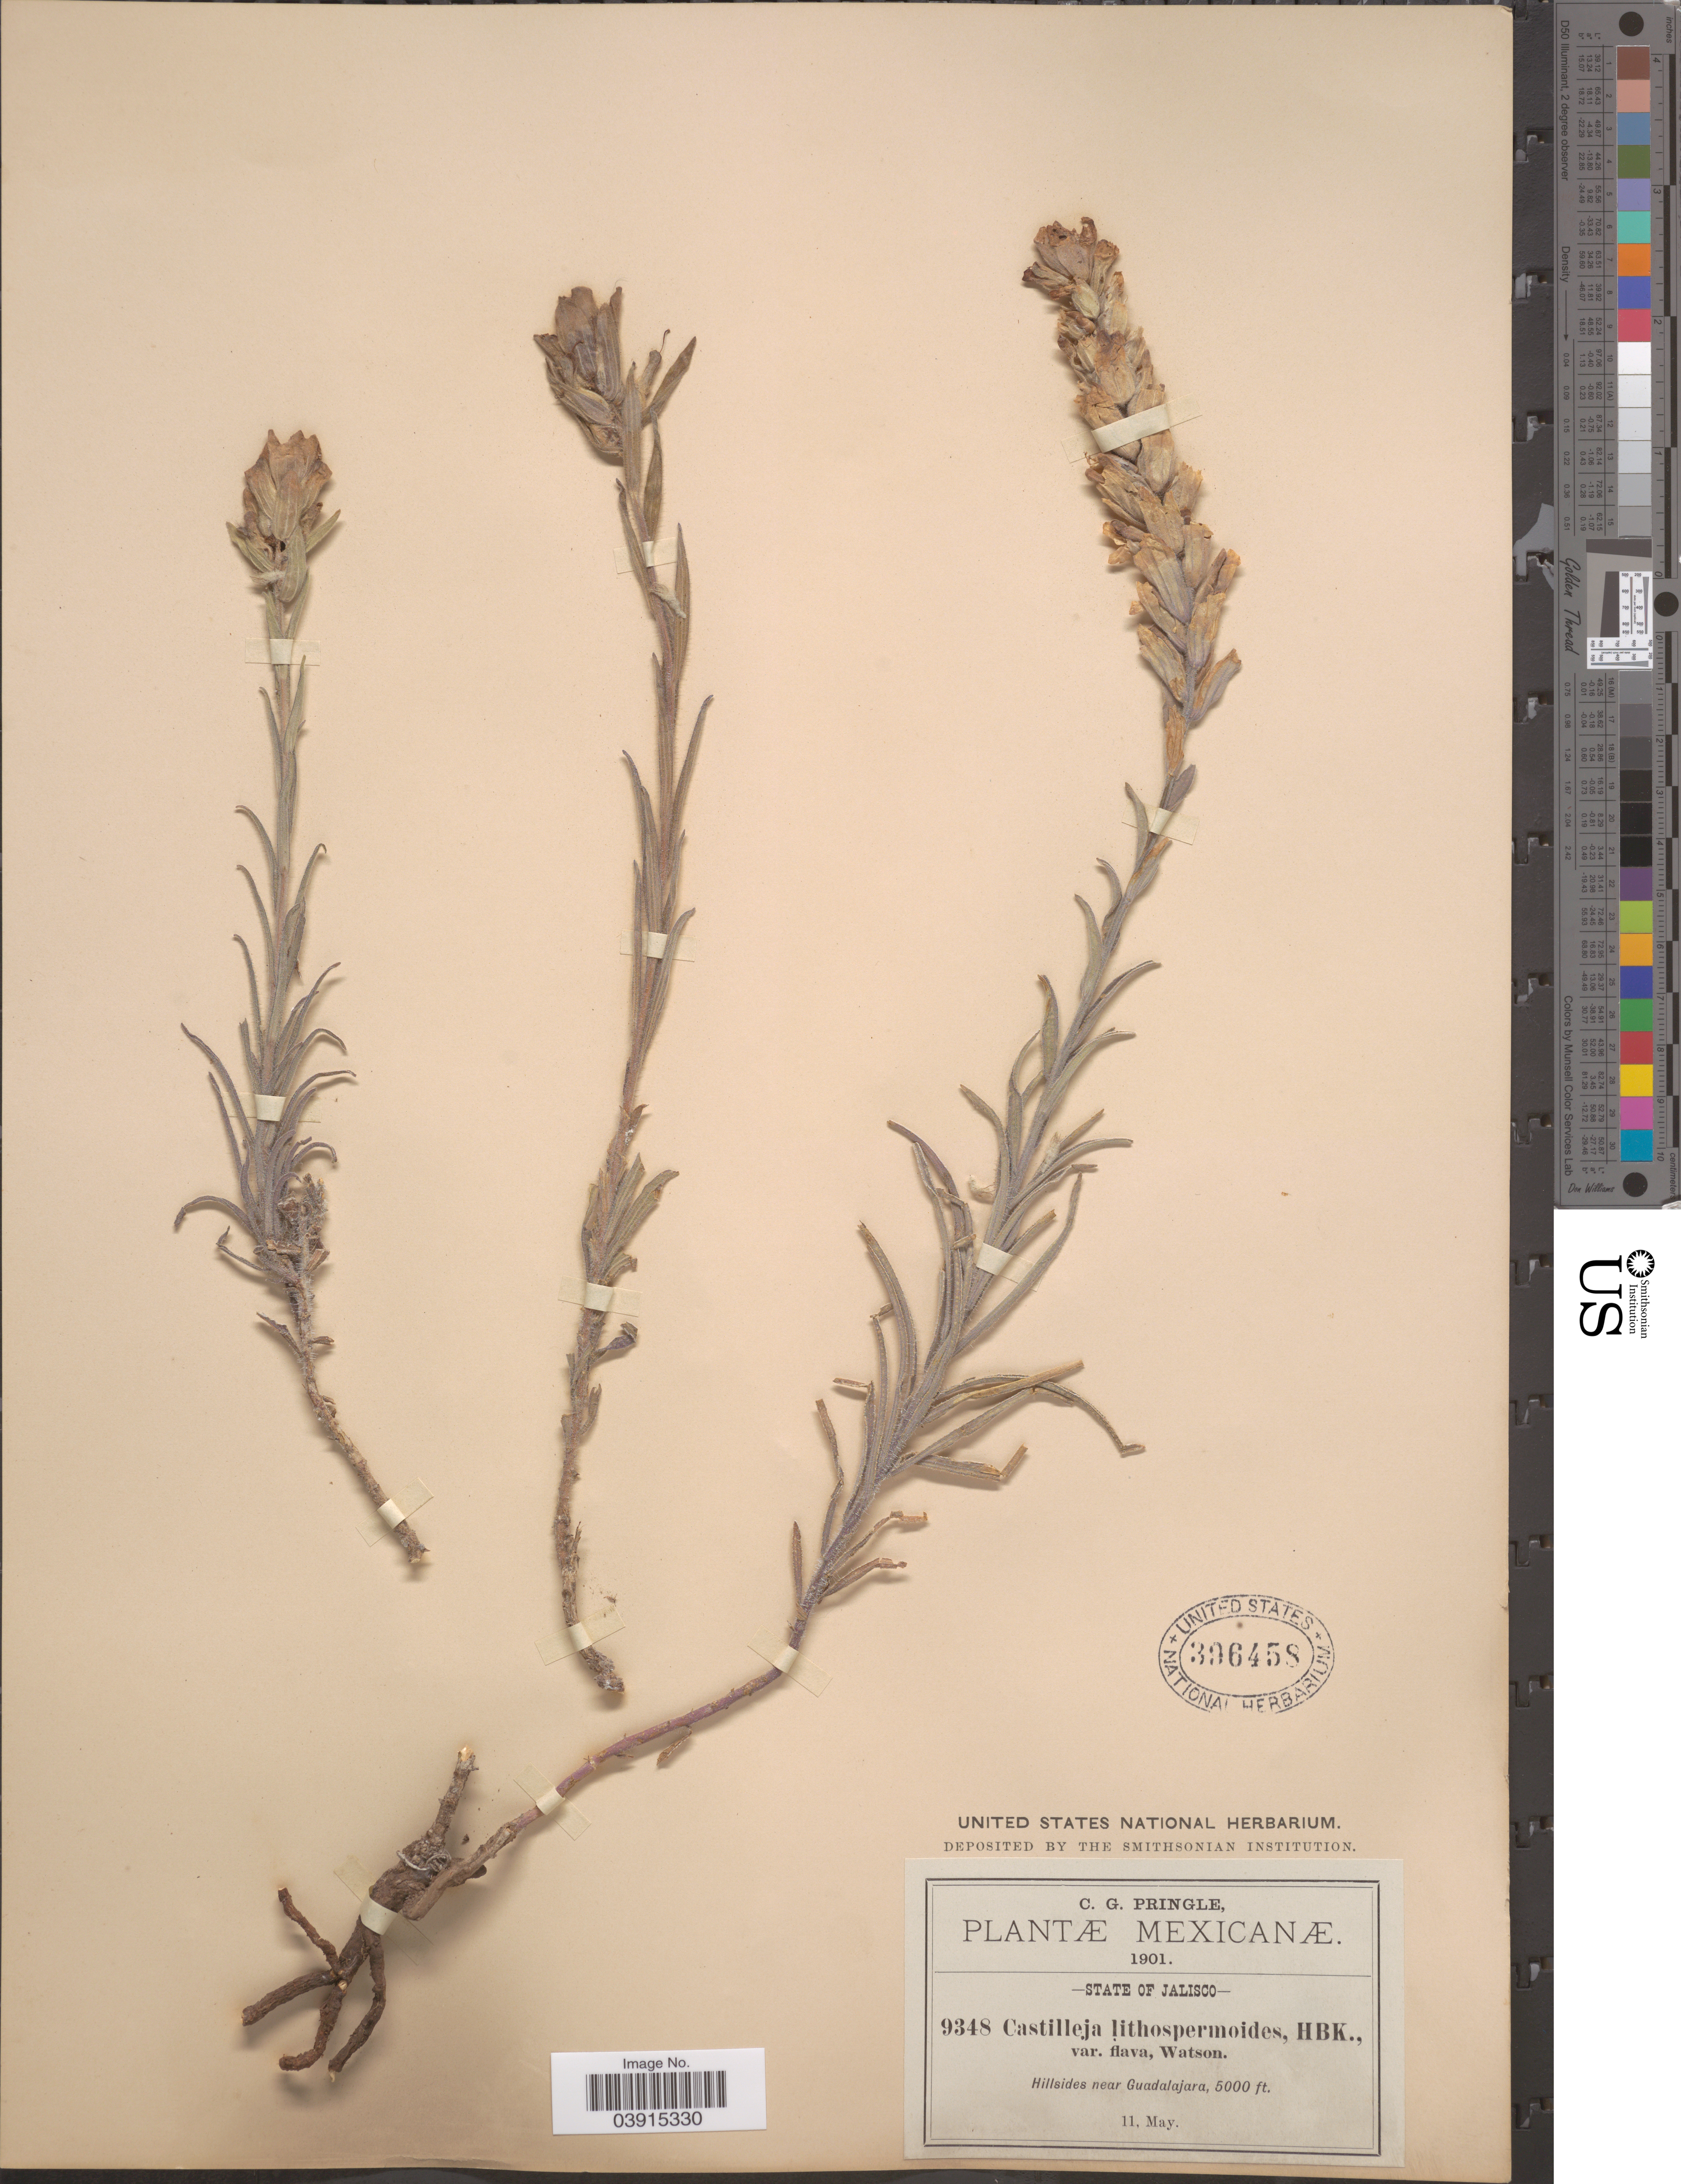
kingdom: Plantae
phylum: Tracheophyta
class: Magnoliopsida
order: Lamiales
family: Orobanchaceae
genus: Castilleja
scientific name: Castilleja lithospermoides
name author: Kunth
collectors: C. G. Pringle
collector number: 9348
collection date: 1901-05-11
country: Mexico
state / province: Jalisco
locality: Hillsides near Guadalajara.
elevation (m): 1524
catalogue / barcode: US 396458